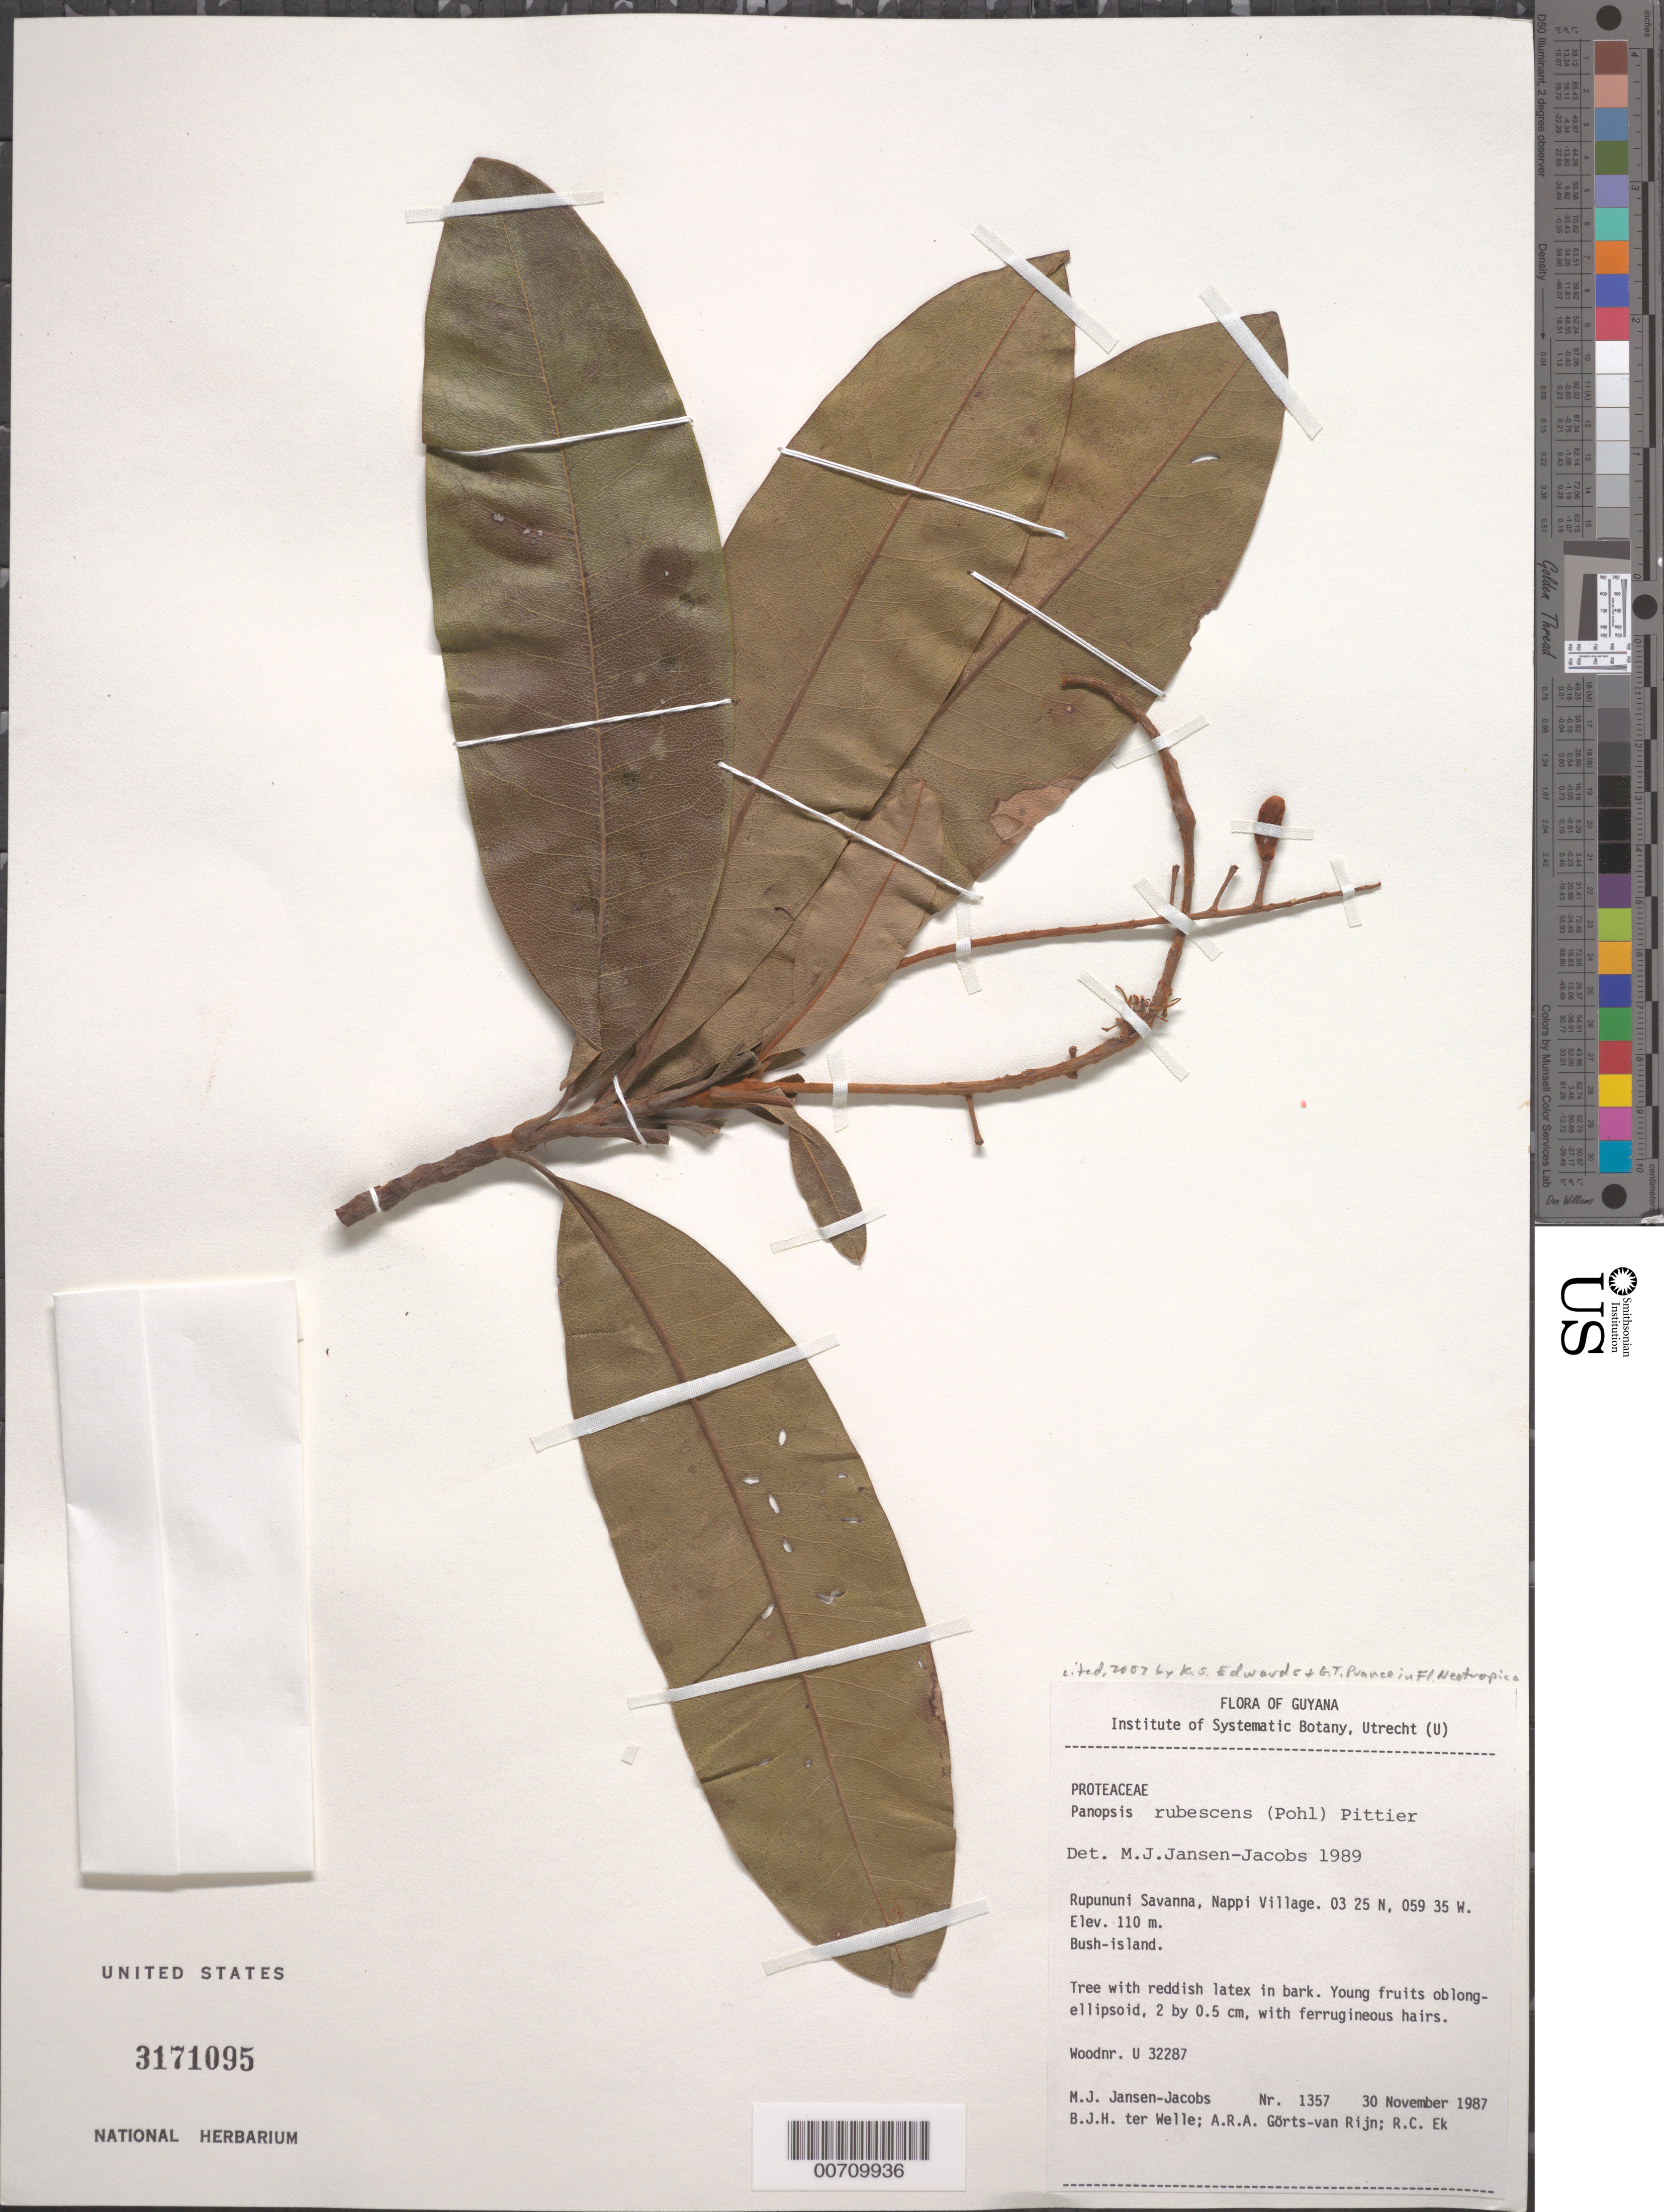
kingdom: Plantae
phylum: Tracheophyta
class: Magnoliopsida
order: Proteales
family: Proteaceae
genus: Panopsis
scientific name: Panopsis rubescens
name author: (Pohl) Pittier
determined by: Jansen-Jacobs, M. J., (U), Nationaal Herbarium Nederland, Utrecht University branch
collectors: M. J. Jansen-Jacobs, B. Welle, A. .R. A. Görts-van Rijn & R. C. Ek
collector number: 1357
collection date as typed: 30-Nov-87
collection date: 1987-11-30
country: Guyana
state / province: U. Takutu-U. Essequibo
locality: Nappi Village, Rupununi Savanna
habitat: Bush island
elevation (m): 110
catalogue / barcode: US 3171095